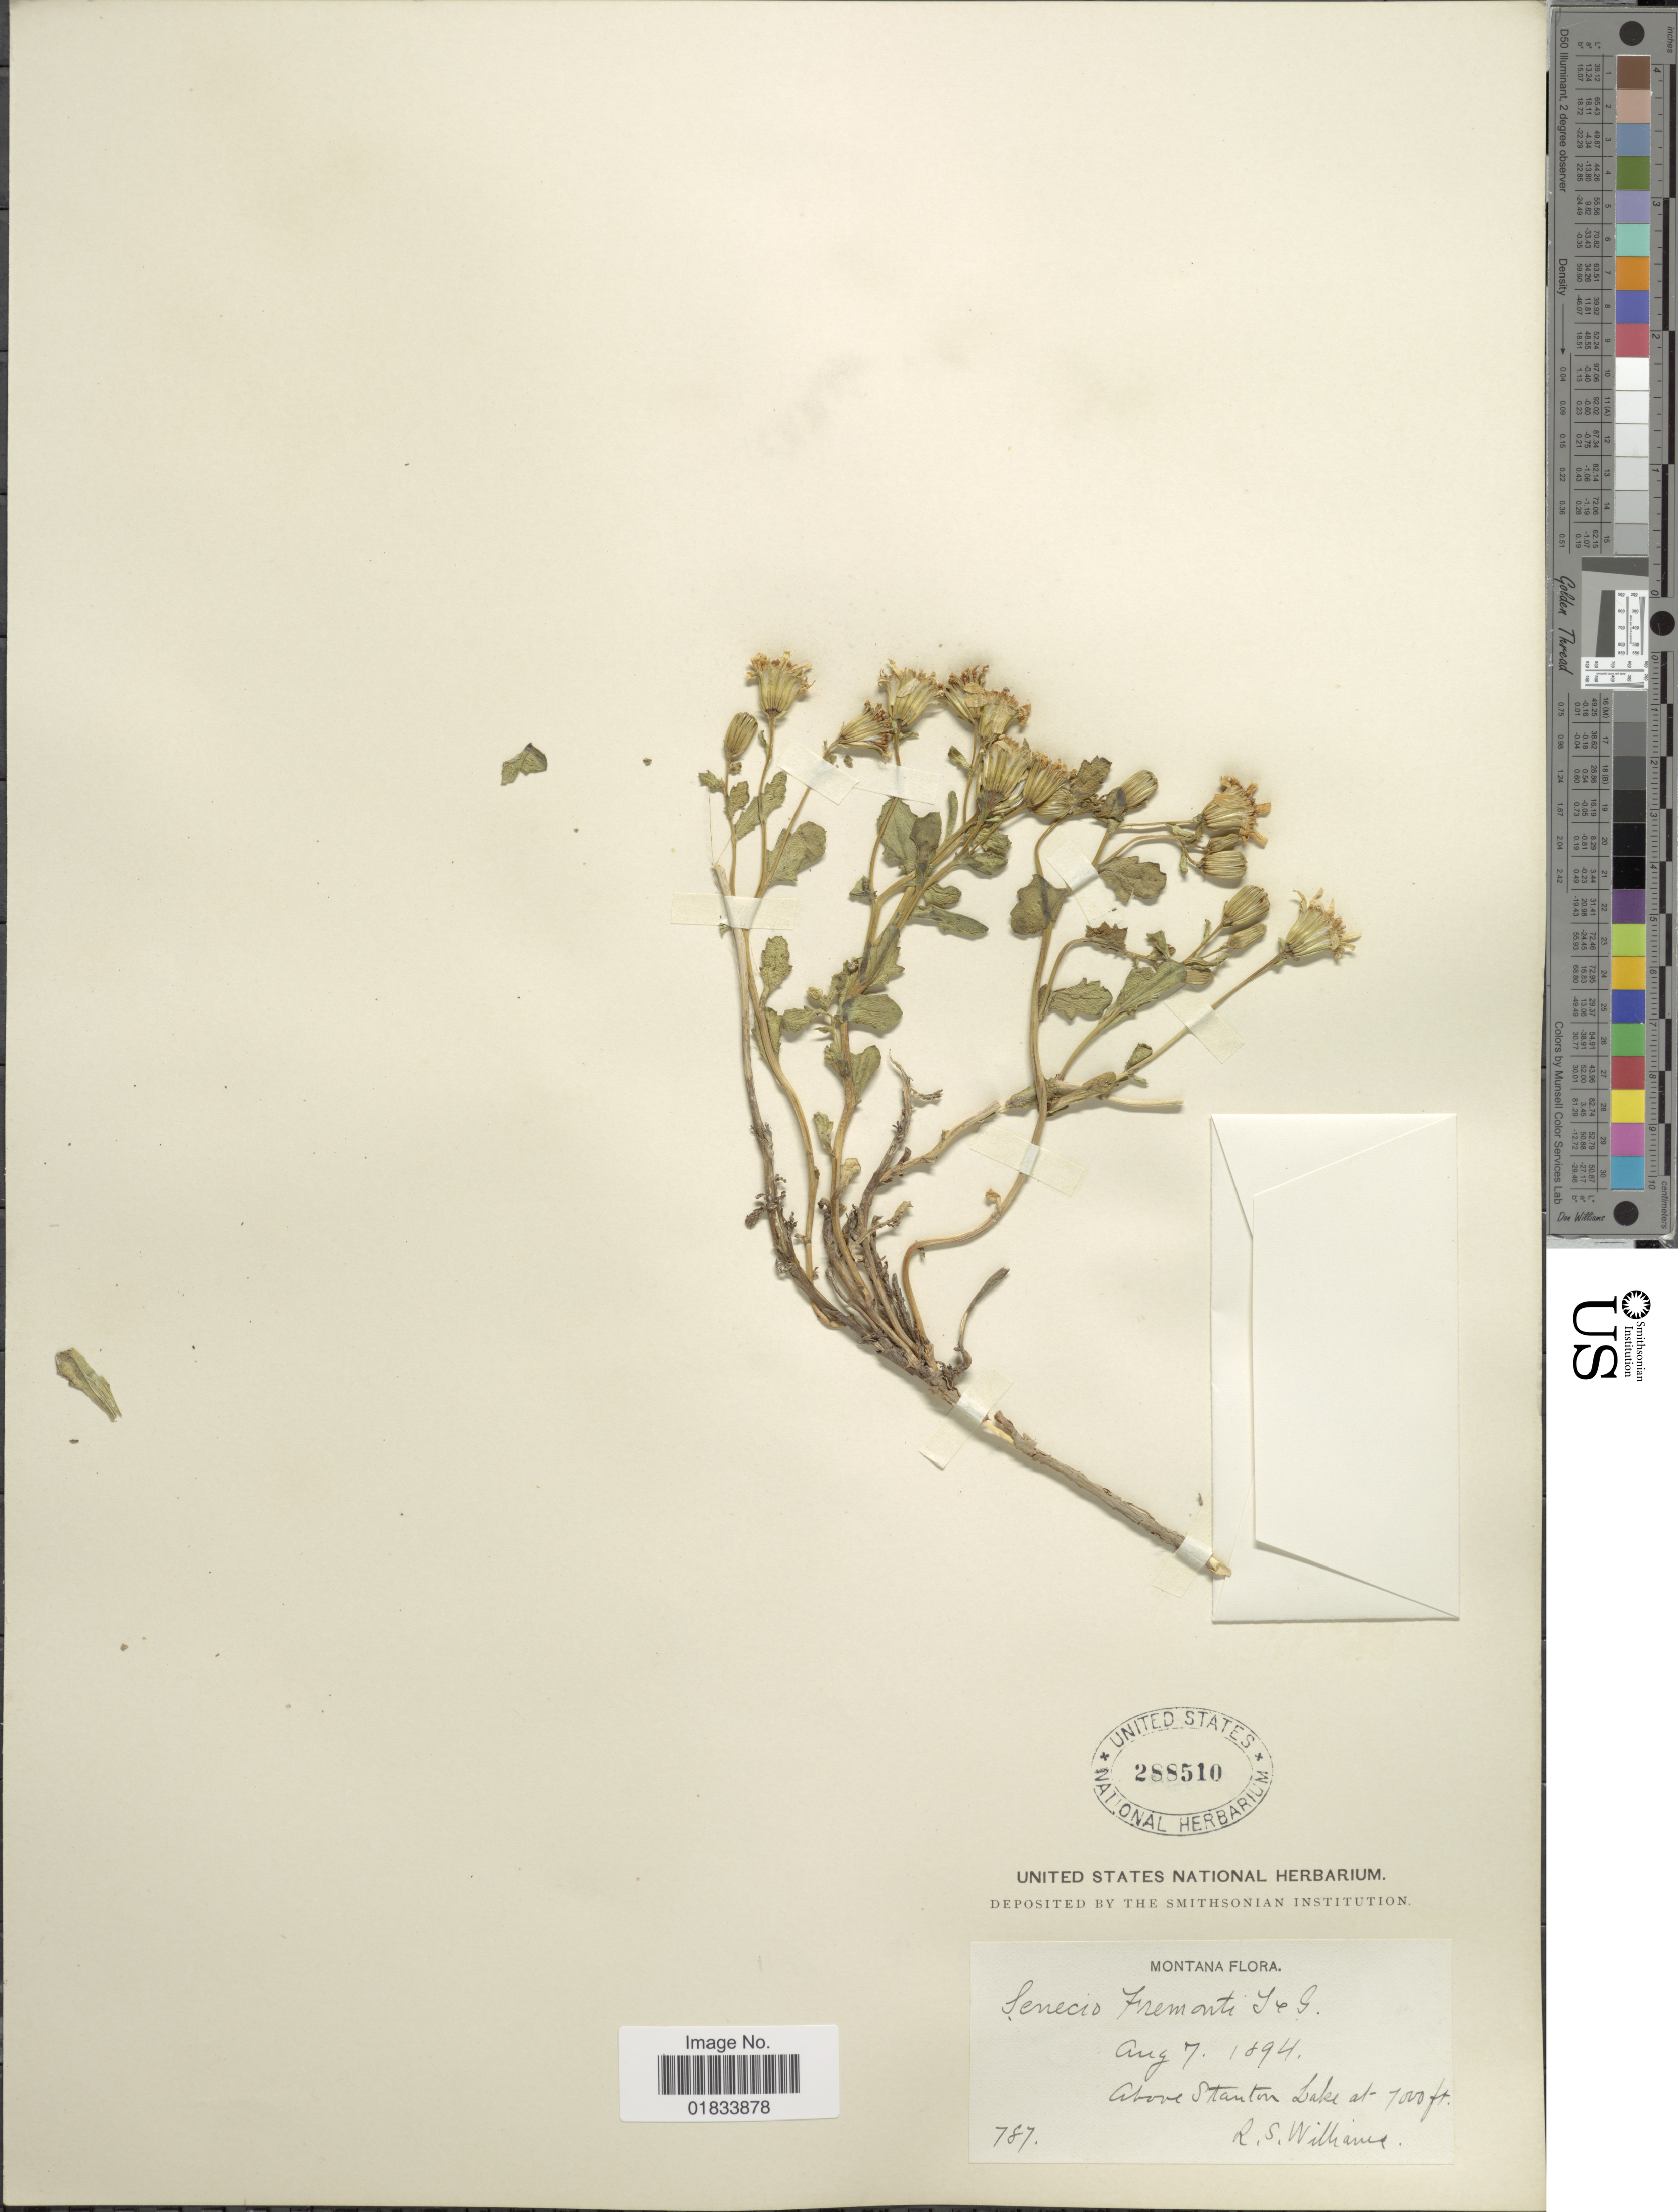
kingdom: Plantae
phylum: Tracheophyta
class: Magnoliopsida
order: Asterales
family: Asteraceae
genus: Senecio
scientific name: Senecio fremontii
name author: Torr. & A. Gray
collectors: R. S. Williams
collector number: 787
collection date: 1894-08-07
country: United States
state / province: Montana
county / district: Flathead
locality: Above Stanton Lake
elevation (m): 2134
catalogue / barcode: US 288510